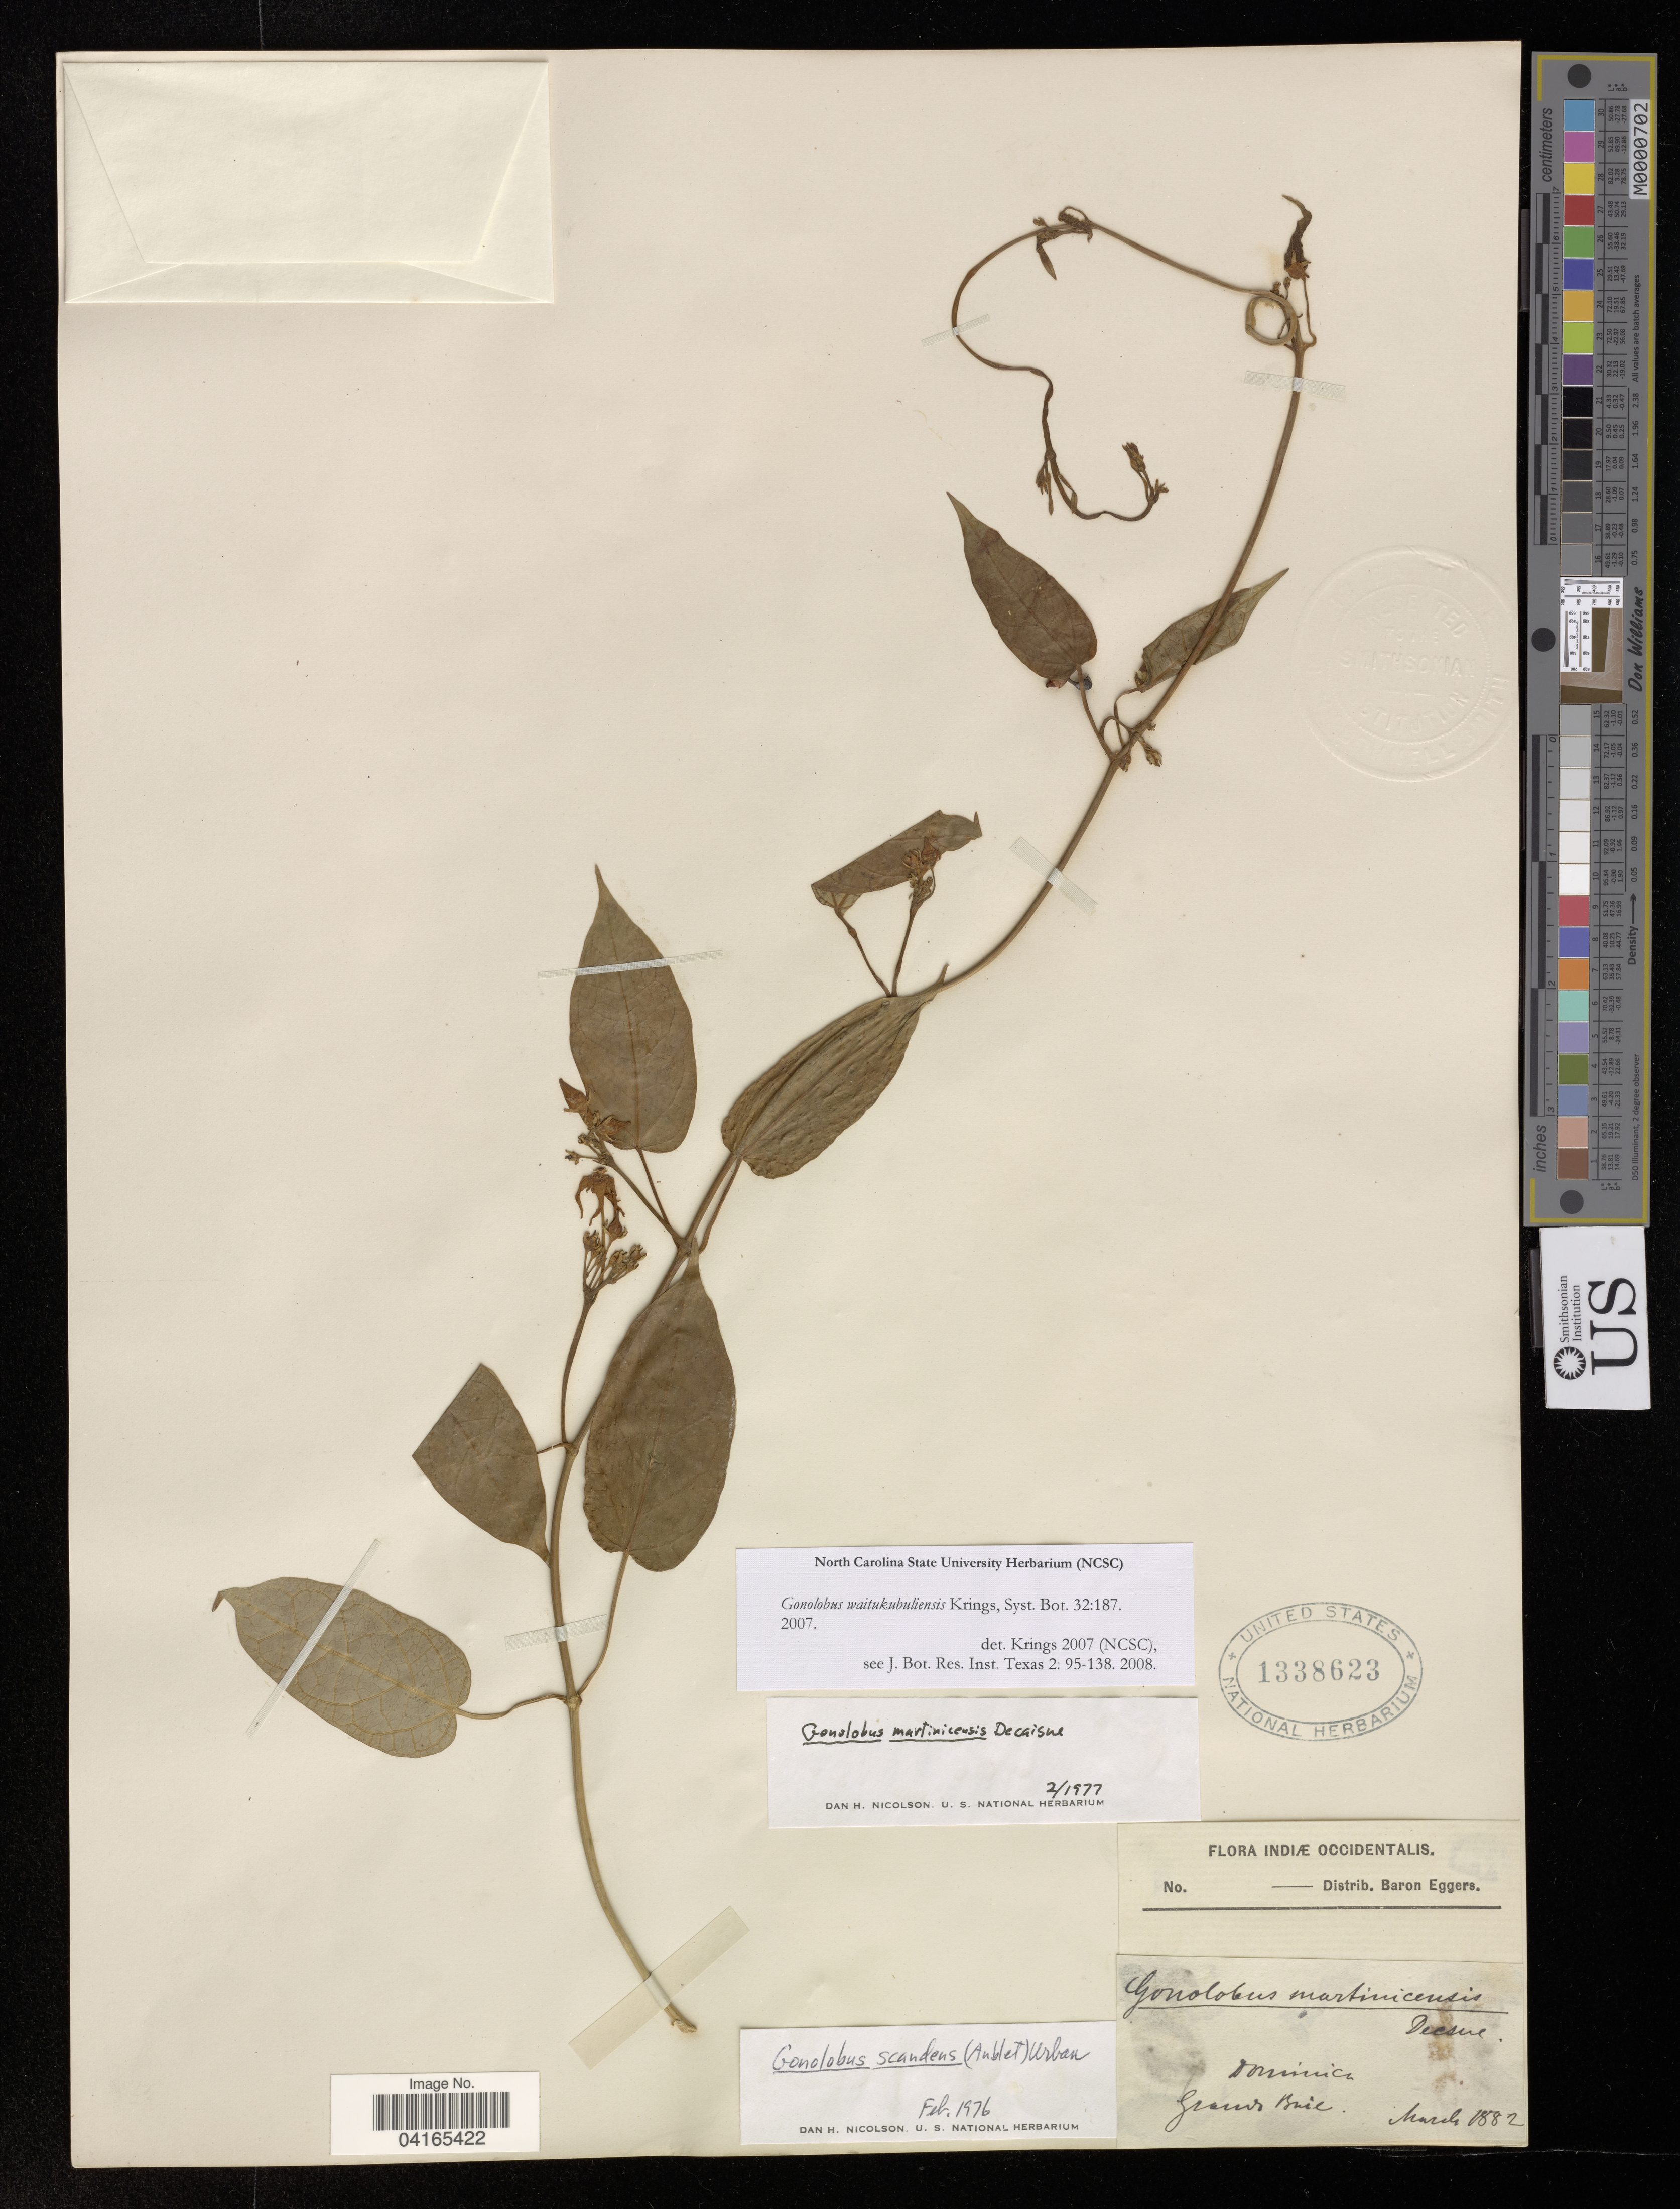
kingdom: Plantae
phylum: Tracheophyta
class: Magnoliopsida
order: Gentianales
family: Apocynaceae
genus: Gonolobus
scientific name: Gonolobus waitukubuliensis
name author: Krings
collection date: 1882-03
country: Dominica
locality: Grand Baie.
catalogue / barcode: US 1338623